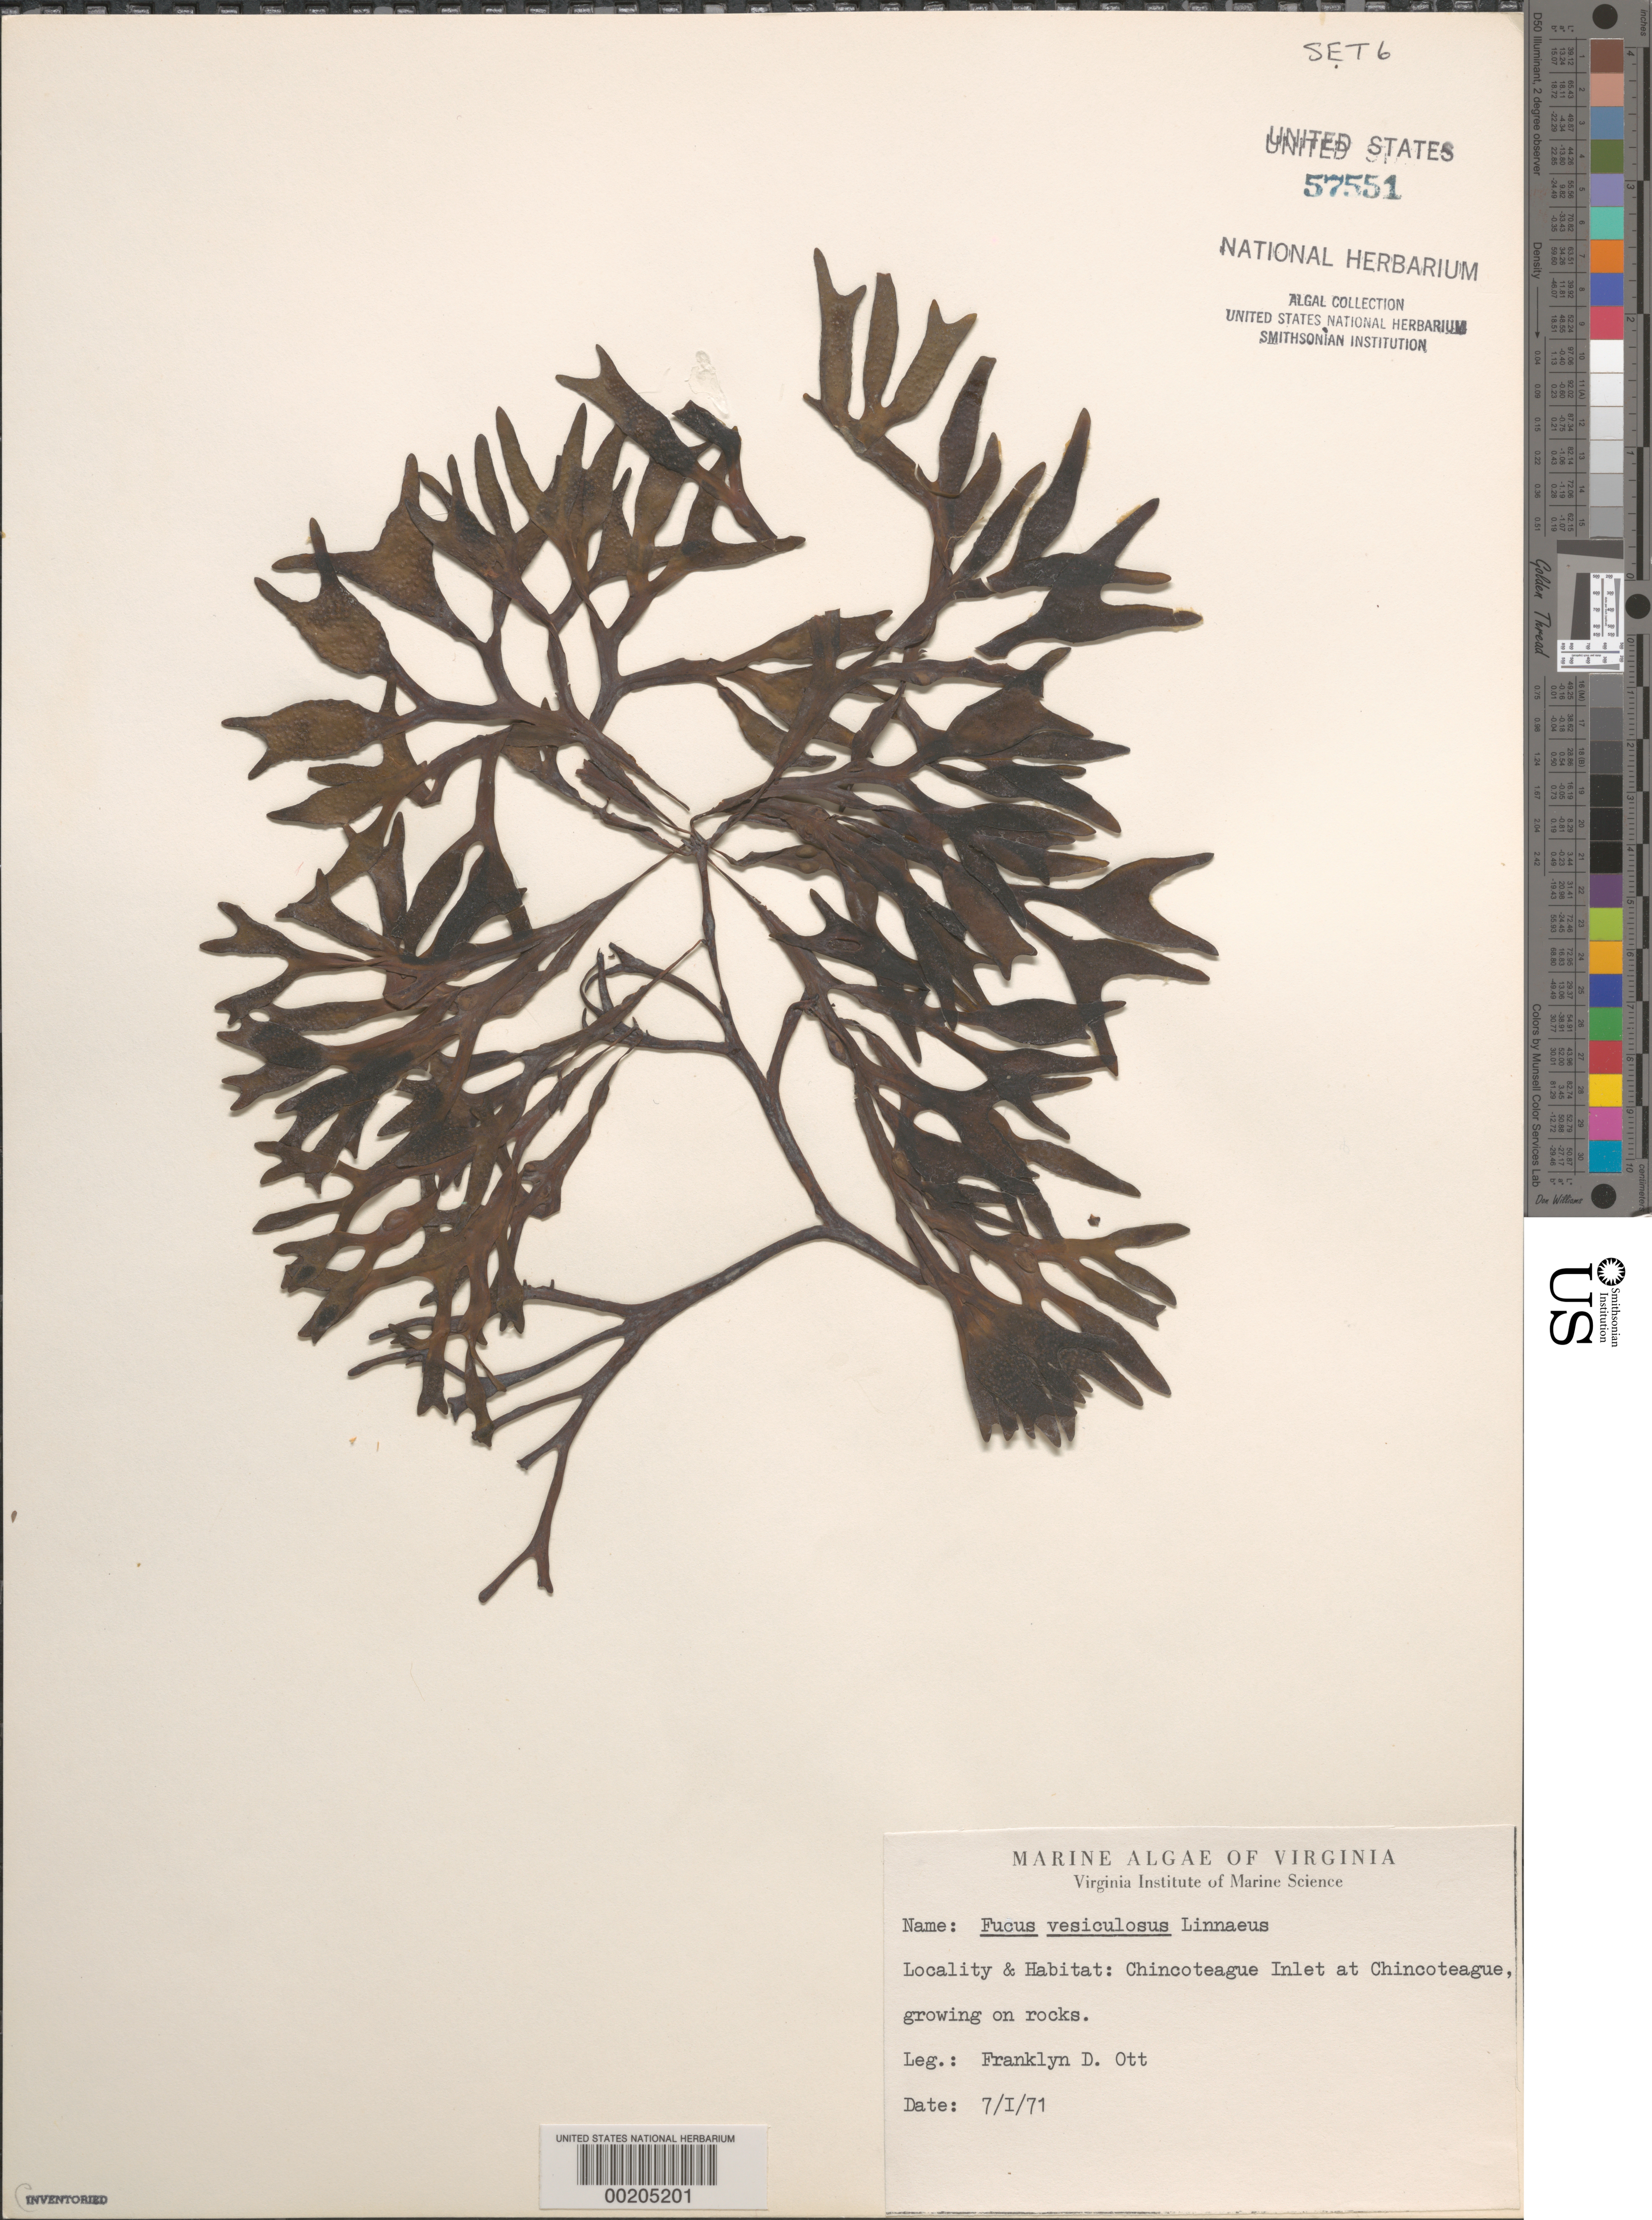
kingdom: Chromista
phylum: Ochrophyta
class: Phaeophyceae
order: Fucales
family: Fucaceae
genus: Fucus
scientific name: Fucus vesiculosus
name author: L.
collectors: F. Ott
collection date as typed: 07 Jan 1971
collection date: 1971-01-07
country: United States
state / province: Virginia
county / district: Accomack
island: Chincoteague Island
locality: Chincoteague Inlet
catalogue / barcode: US 57551